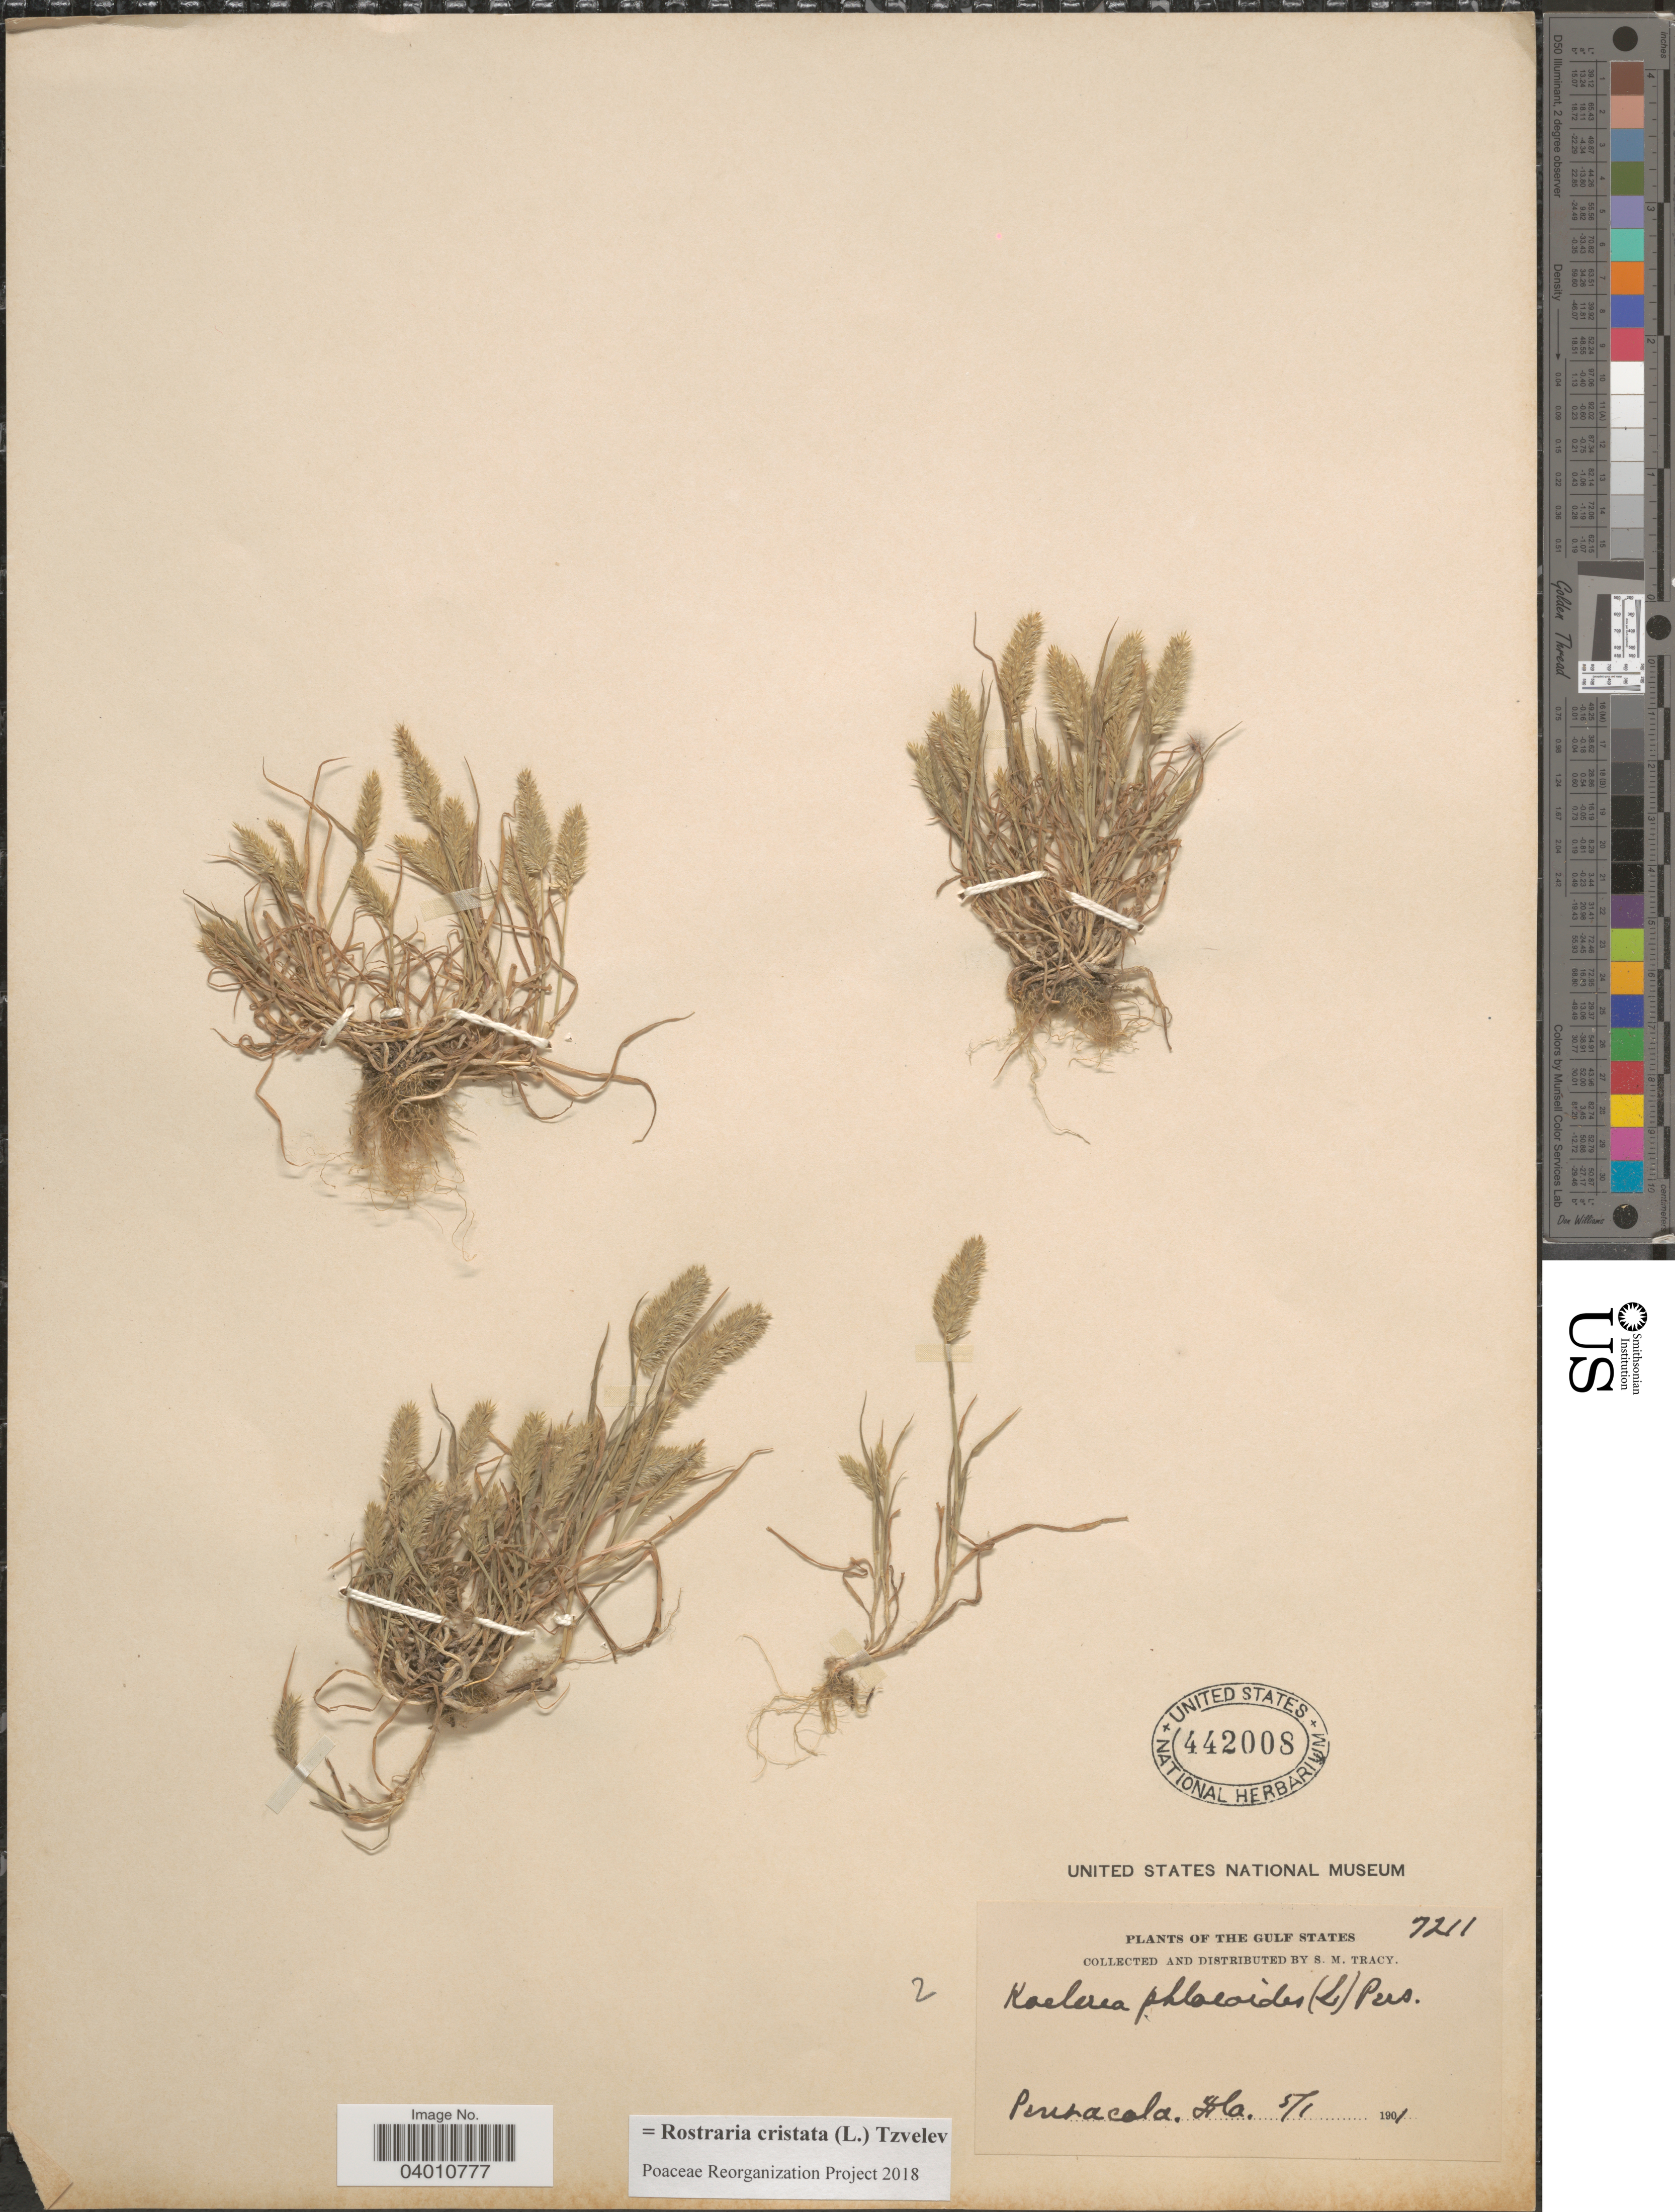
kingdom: Plantae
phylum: Tracheophyta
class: Liliopsida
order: Poales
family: Poaceae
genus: Rostraria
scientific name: Rostraria cristata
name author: (L.) Tzvelev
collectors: S. M. Tracy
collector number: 7211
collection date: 1901-05-01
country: United States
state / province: Florida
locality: The Gulf States. Pensacola.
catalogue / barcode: US 442008